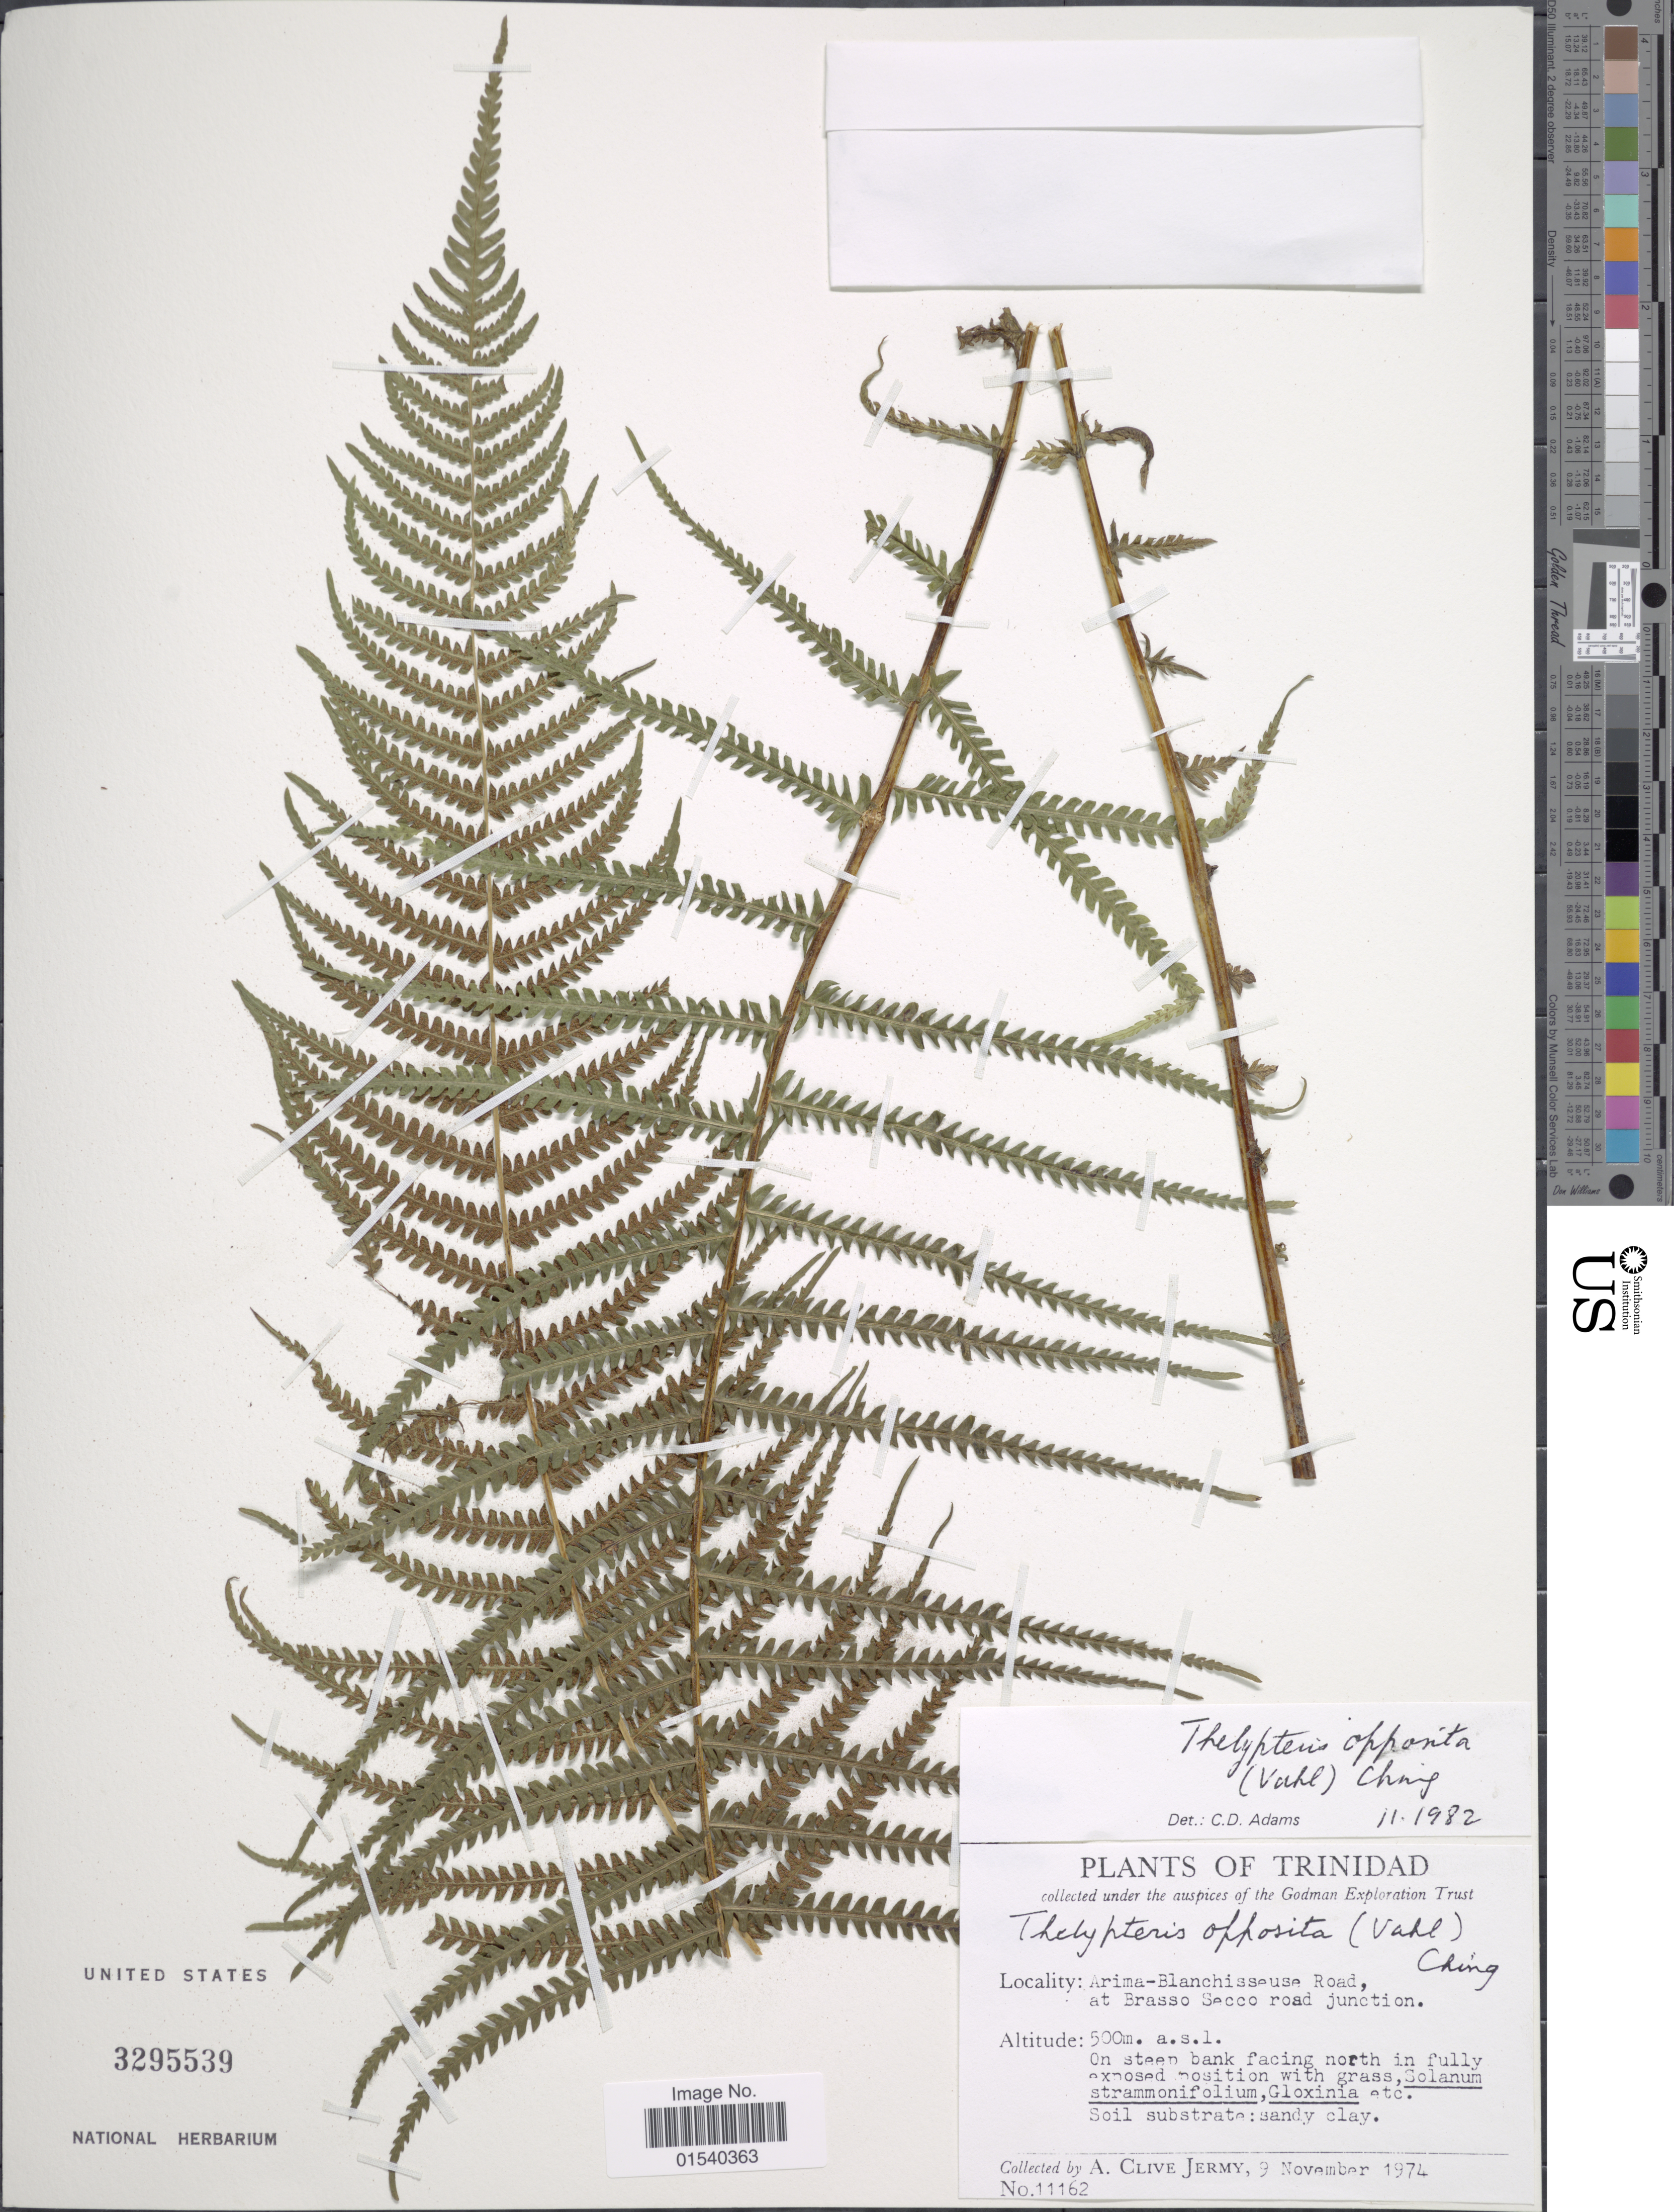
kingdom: Plantae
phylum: Tracheophyta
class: Polypodiopsida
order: Polypodiales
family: Thelypteridaceae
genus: Amauropelta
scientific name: Amauropelta opposita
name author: (Vahl) Pic. Serm.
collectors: A. Jermy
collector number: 11162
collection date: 1974-11-09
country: Trinidad and Tobago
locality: Trinidad, Arima-Blanchisseuse Road, at Brasso Secco road junction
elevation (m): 500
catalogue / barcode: US 3295539